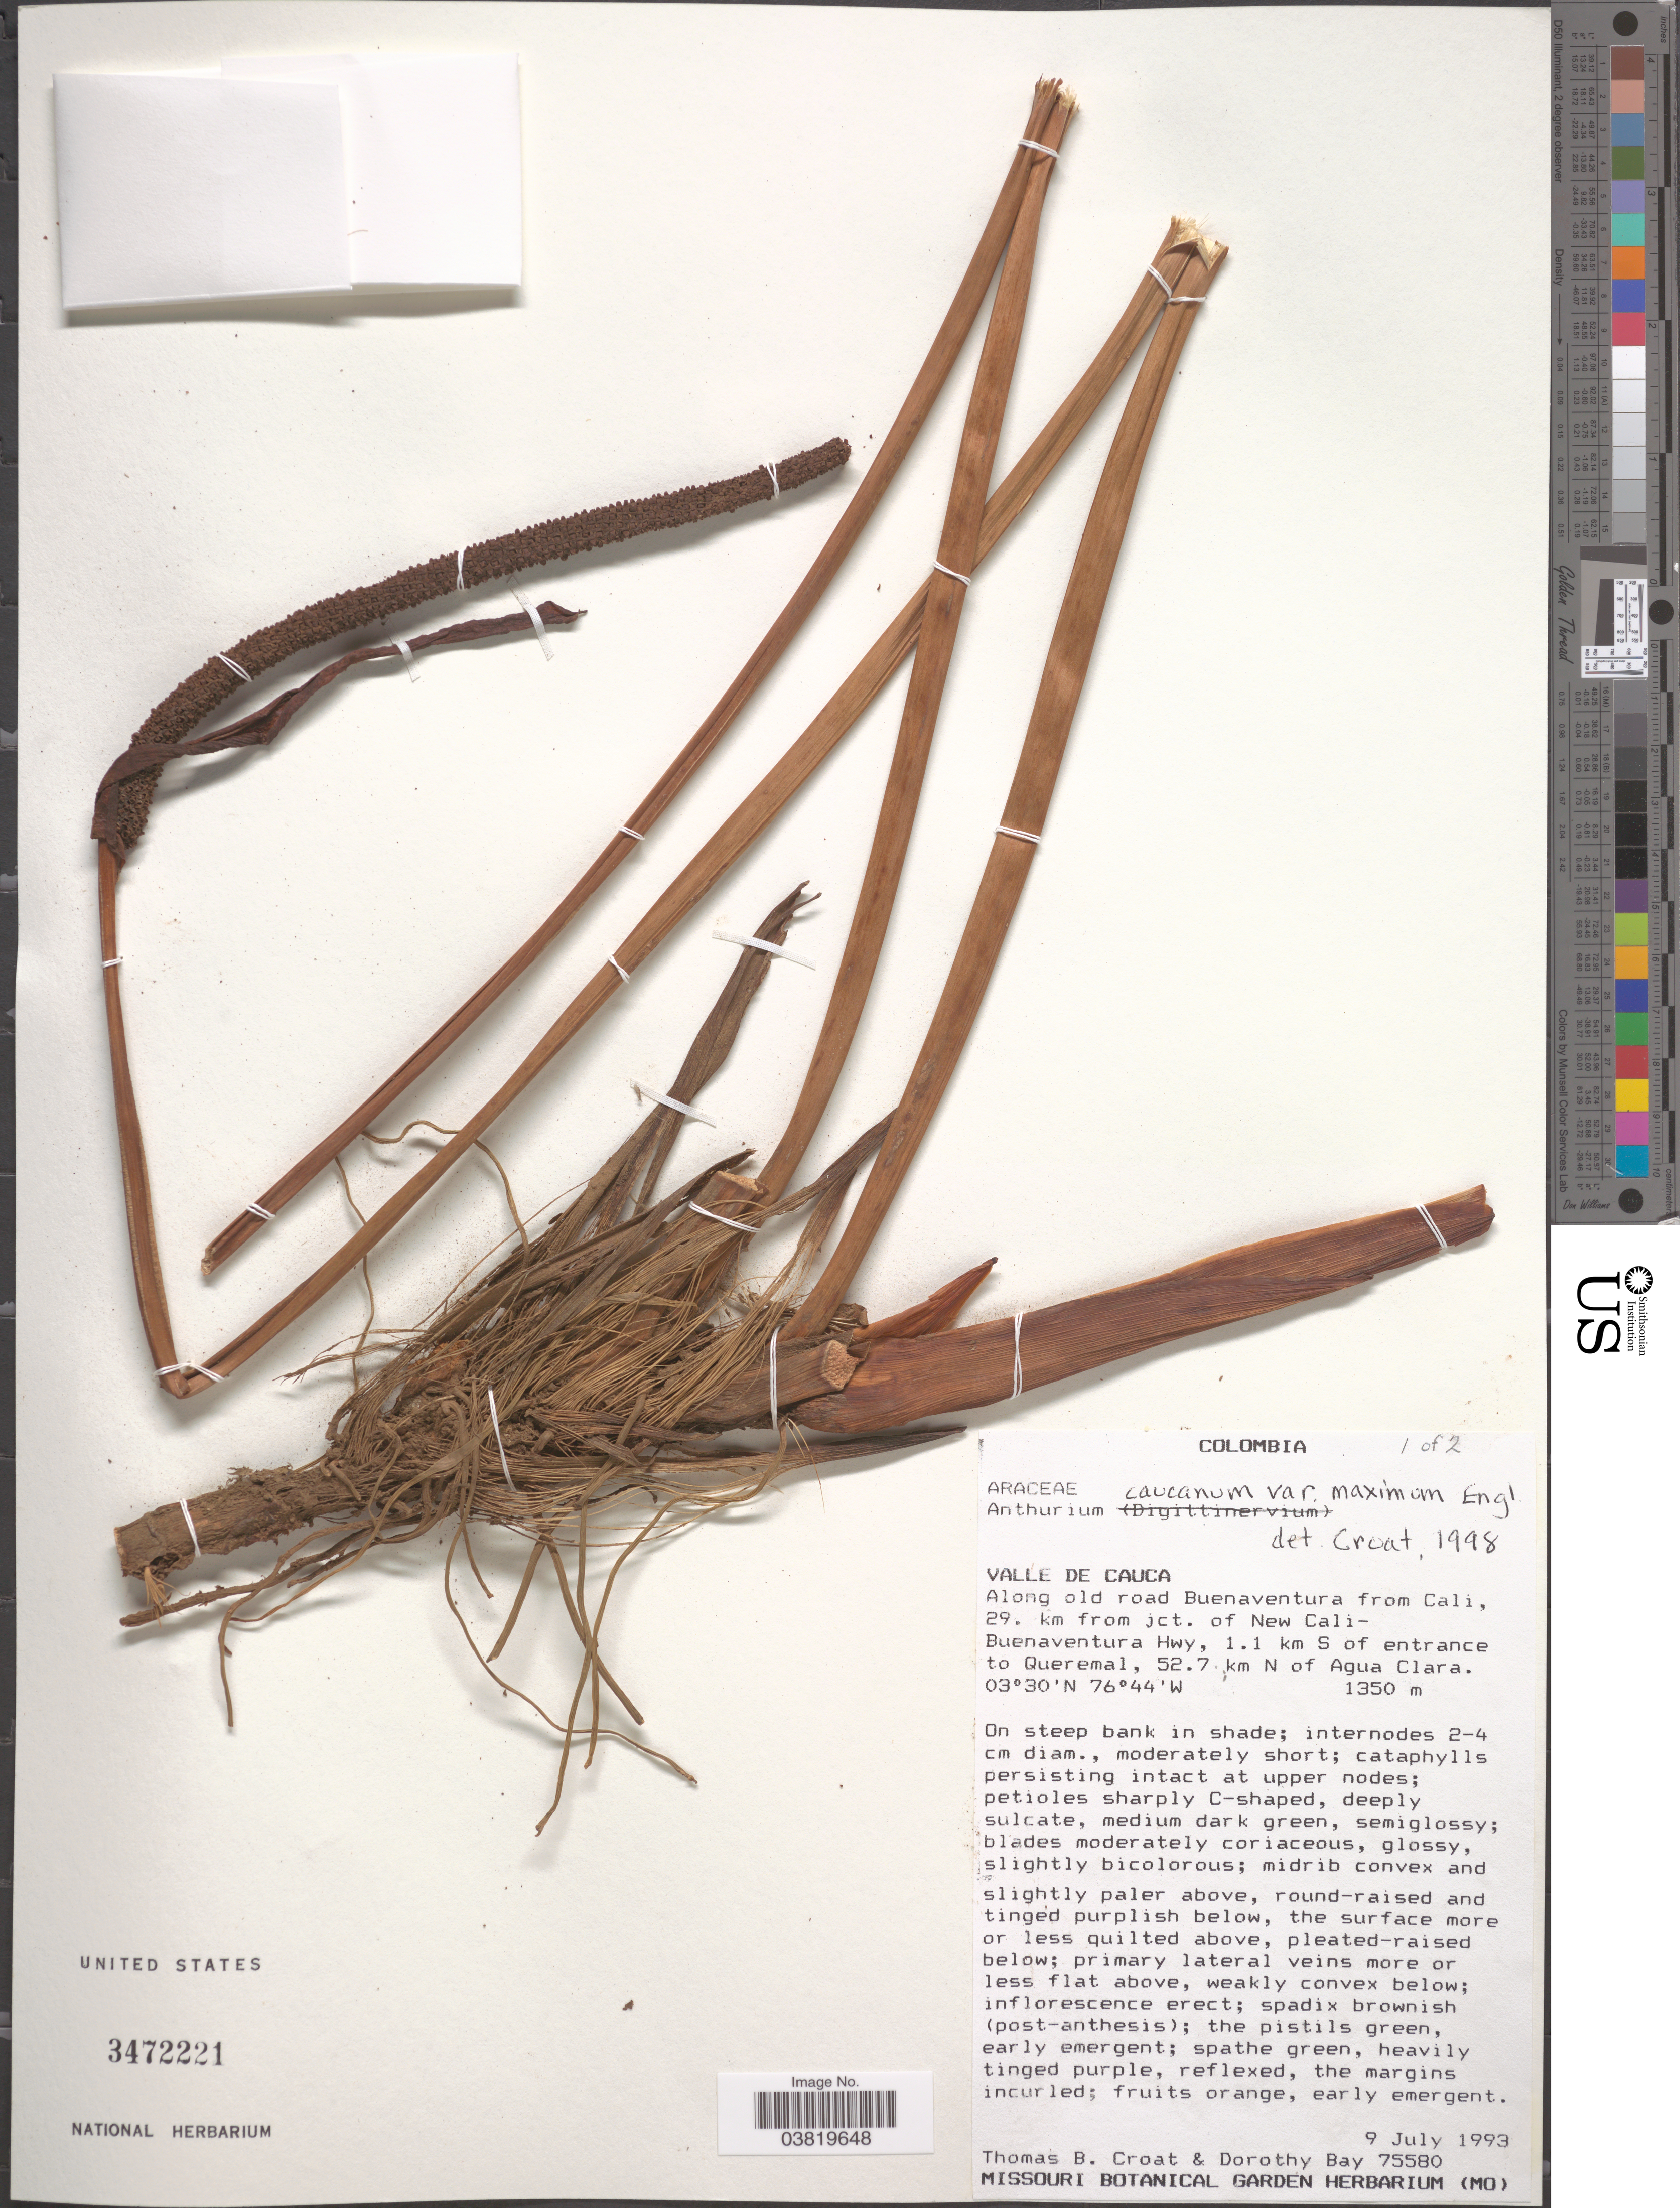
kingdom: Plantae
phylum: Tracheophyta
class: Liliopsida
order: Alismatales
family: Araceae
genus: Anthurium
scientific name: Anthurium caucanum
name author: Engl.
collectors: T. B. Croat & D. C. Bay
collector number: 75580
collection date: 1993-07-09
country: Colombia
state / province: Valle del Cauca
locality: Along old road Buenaventura from Cali, 29. km from jct. of New Cali- Buenaventura Hwy, 1.1 km S of entrance to Queremal, 52.7 km N of Agua Clara.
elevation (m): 1350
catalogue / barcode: US 3472221